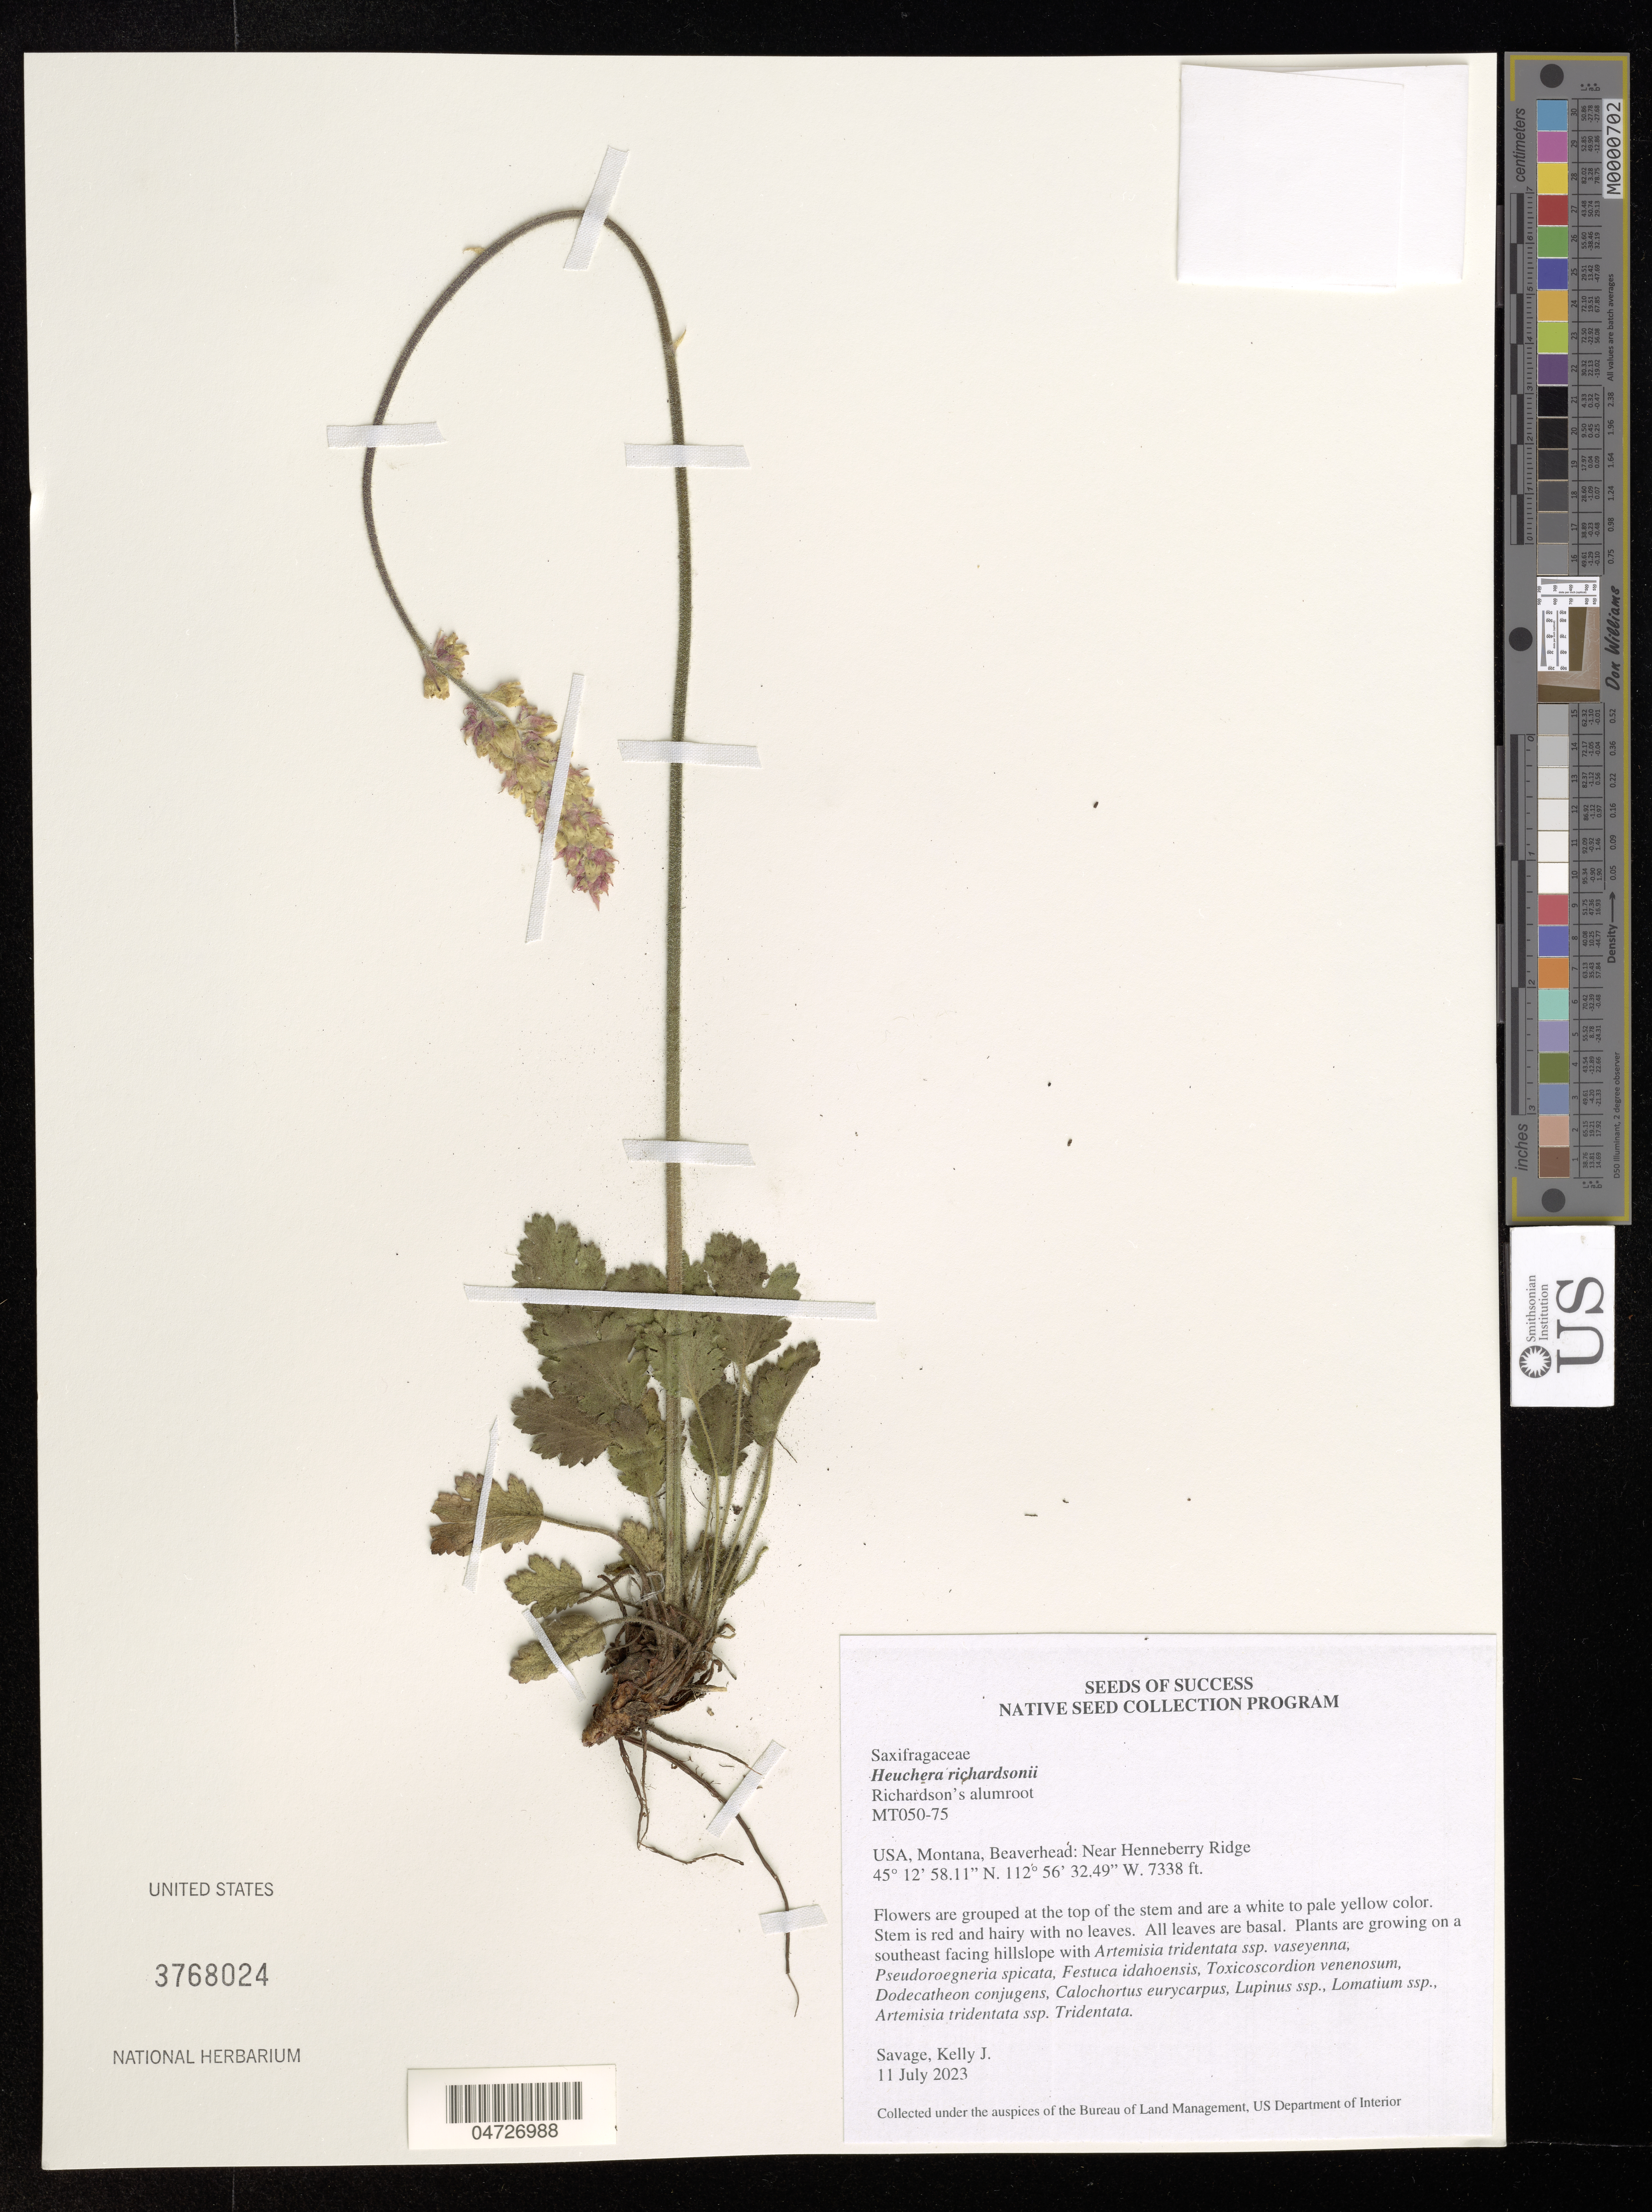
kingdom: Plantae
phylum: Tracheophyta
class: Magnoliopsida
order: Saxifragales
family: Saxifragaceae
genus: Heuchera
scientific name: Heuchera richardsonii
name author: R. Br.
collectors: K. Savage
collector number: MT050-75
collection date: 2023-07-11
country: United States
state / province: Montana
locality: Beaverhead: Near Henneberry Ridge.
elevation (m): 2237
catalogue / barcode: US 3768024